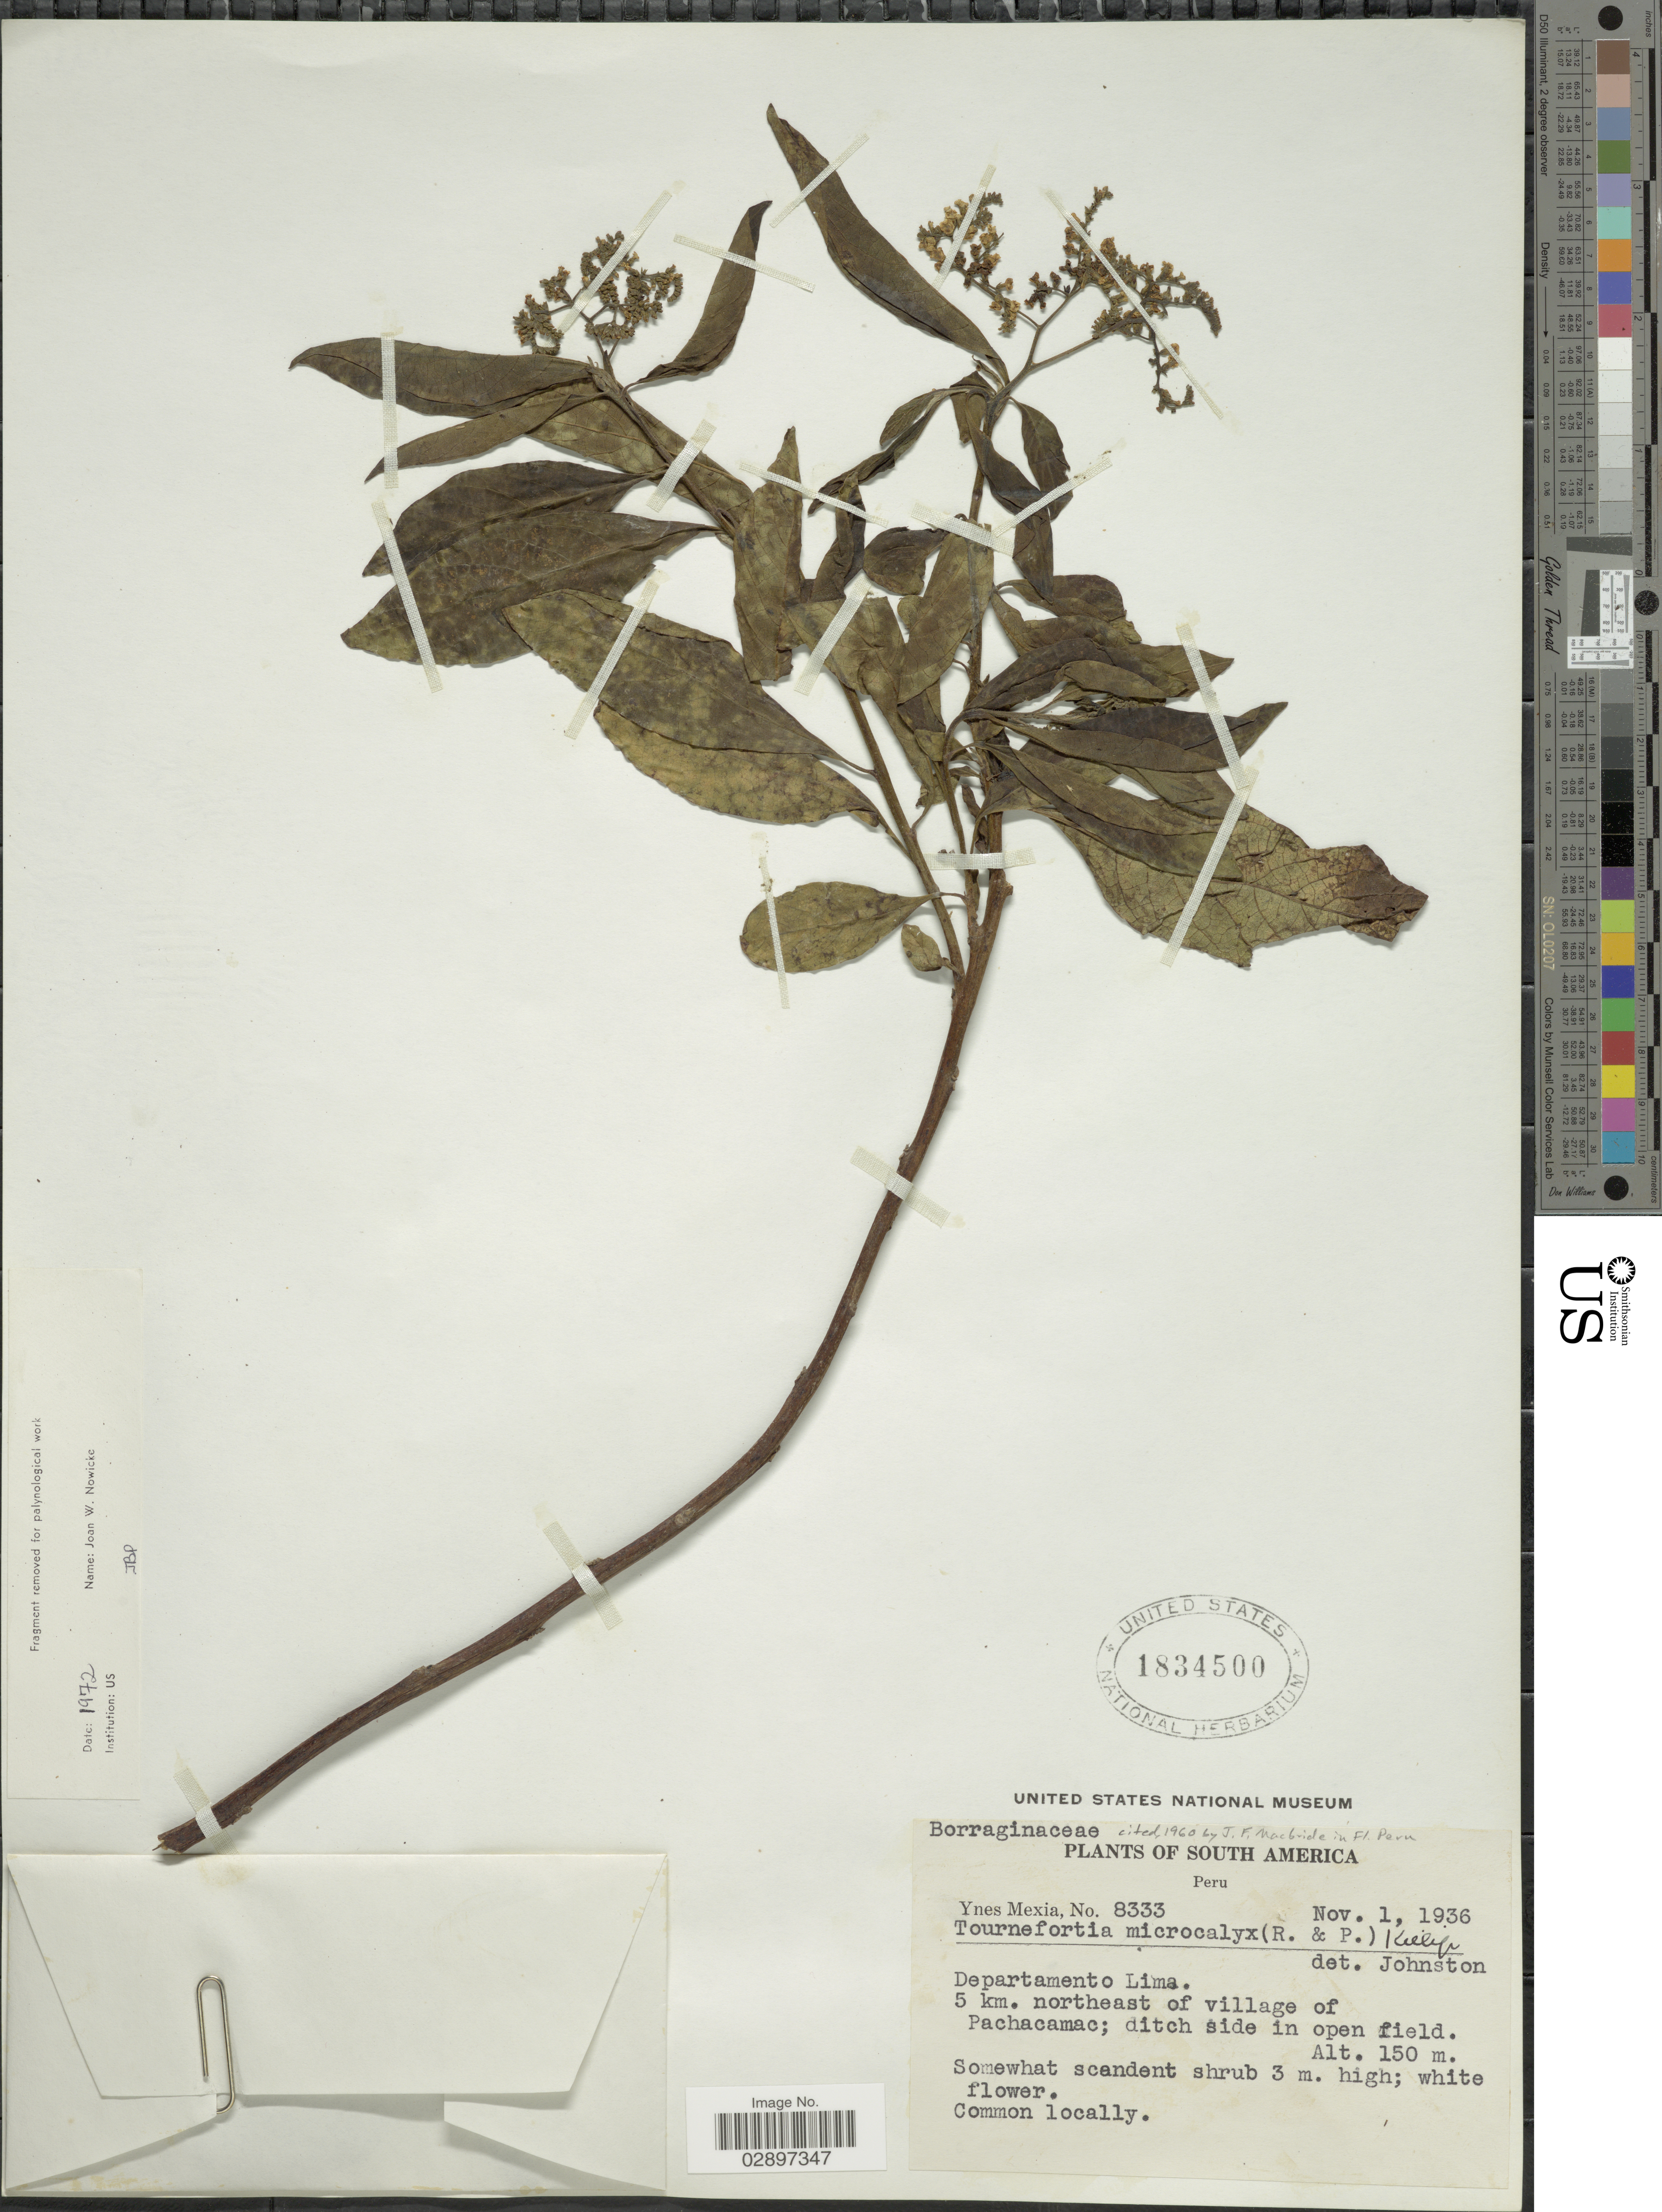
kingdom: Plantae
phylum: Tracheophyta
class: Magnoliopsida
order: Boraginales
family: Heliotropiaceae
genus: Tournefortia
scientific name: Tournefortia microcalyx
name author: (Ruiz & Pav.) I.M. Johnst.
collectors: Y. Mexia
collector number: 8333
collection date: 1936-11-01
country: Peru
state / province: Lima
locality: Departamento Lima. 5 km. northeast of village of Pachacamac; ditch side in open field.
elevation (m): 150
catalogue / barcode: US 1834500